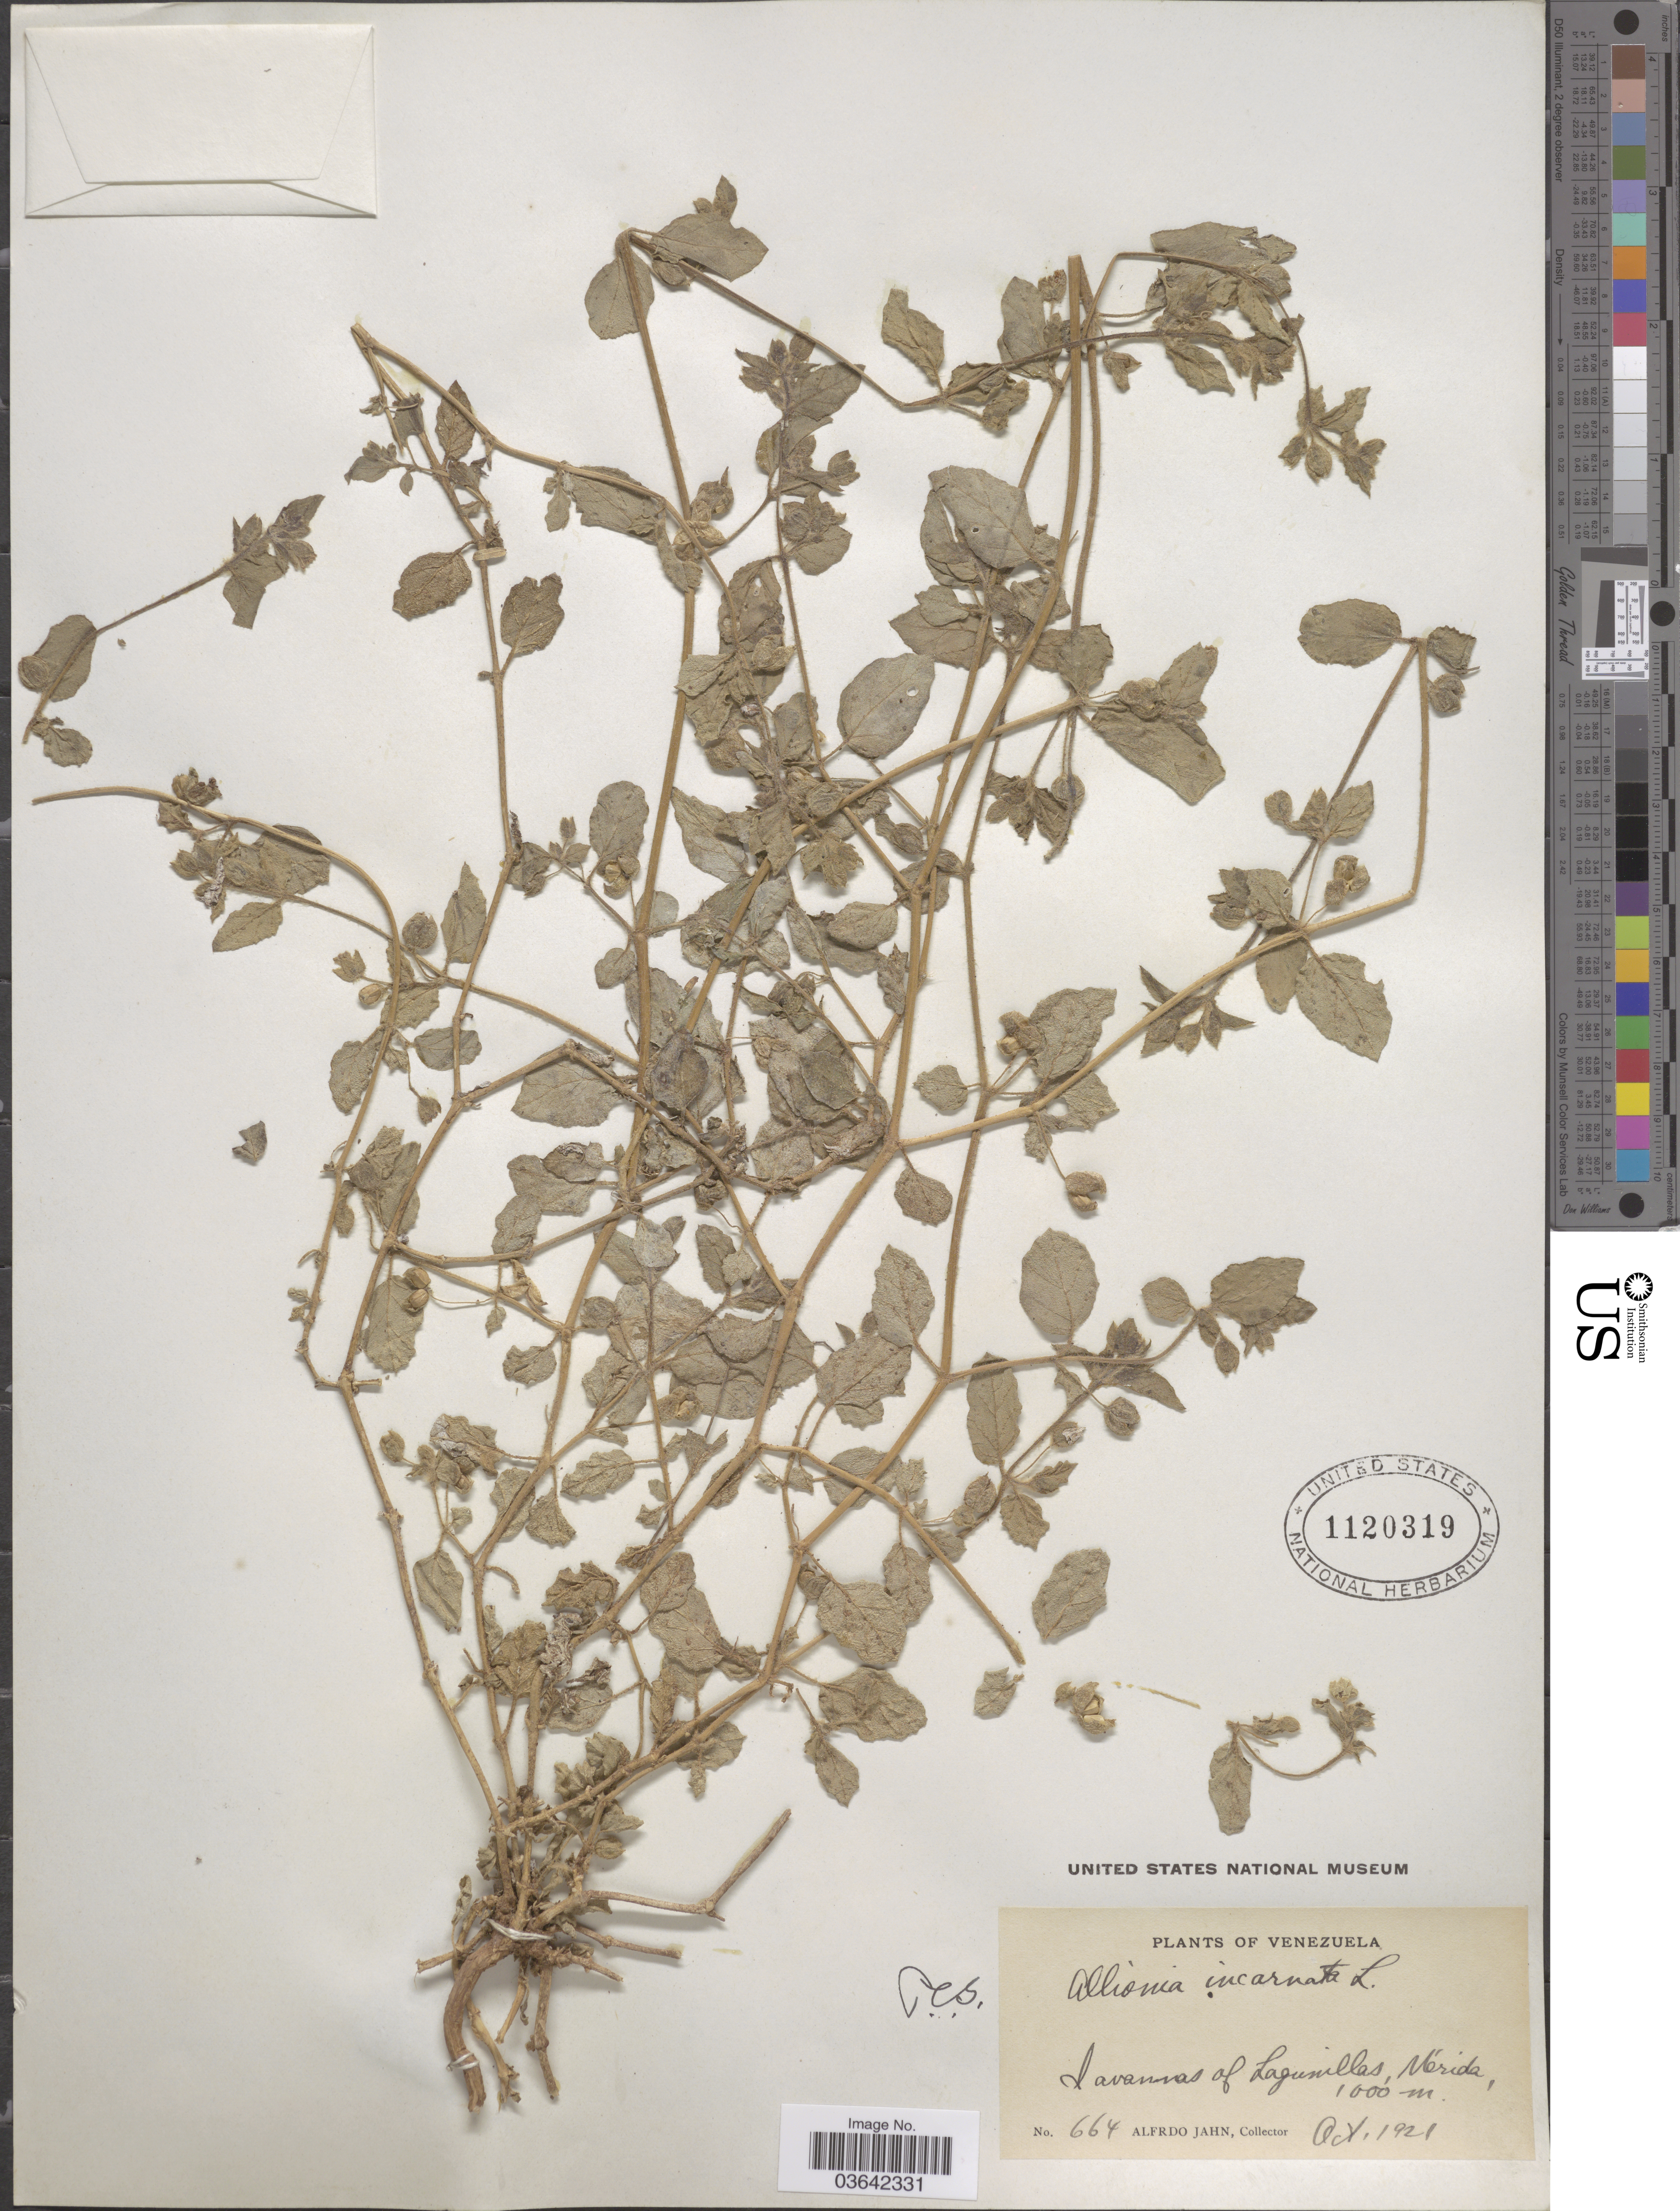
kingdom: Plantae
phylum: Tracheophyta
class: Magnoliopsida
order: Caryophyllales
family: Nyctaginaceae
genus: Allionia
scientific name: Allionia incarnata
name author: L.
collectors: A. Jahn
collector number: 664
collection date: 1921-10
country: Venezuela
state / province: Mérida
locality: Savannas of Lagunillas.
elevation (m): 1000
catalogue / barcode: US 1120319